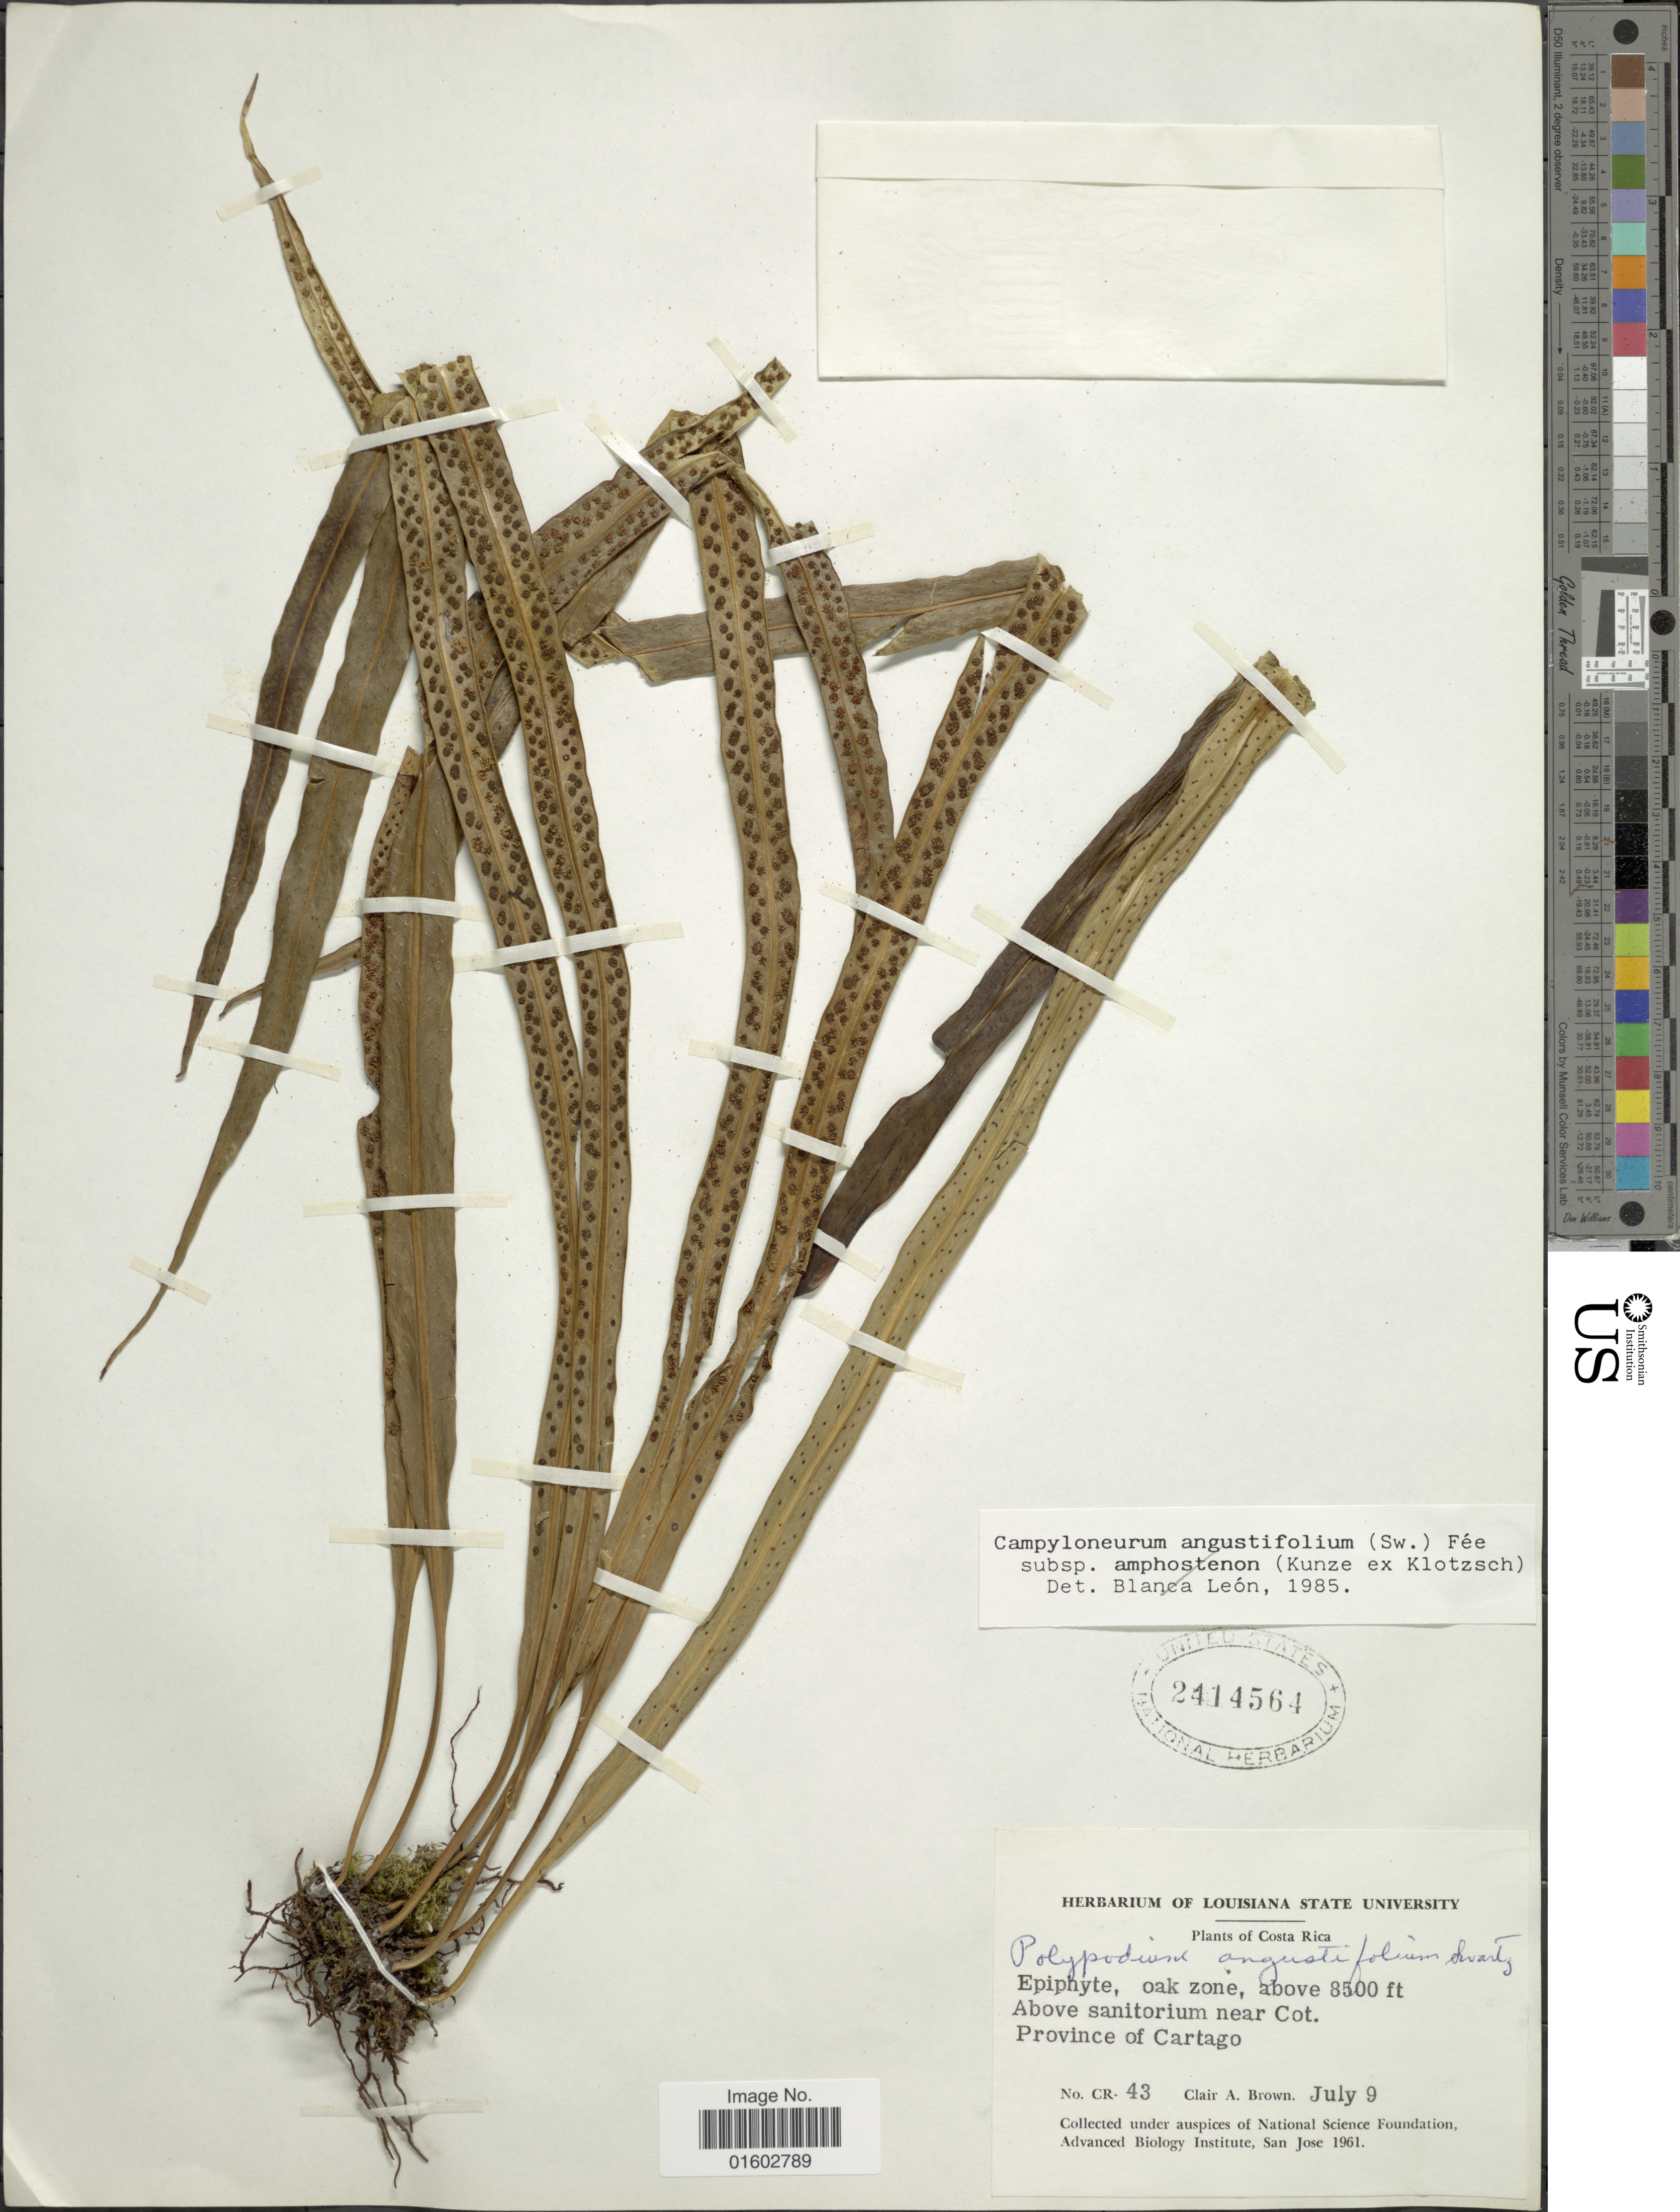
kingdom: Plantae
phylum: Tracheophyta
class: Polypodiopsida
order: Polypodiales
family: Polypodiaceae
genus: Campyloneurum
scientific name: Campyloneurum angustifolium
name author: (Sw.) Fée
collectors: C. A. Brown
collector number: CR-43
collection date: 1961-07-09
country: Costa Rica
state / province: Cartago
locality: Above sanitorium near Cot.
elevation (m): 2591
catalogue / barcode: US 2414564